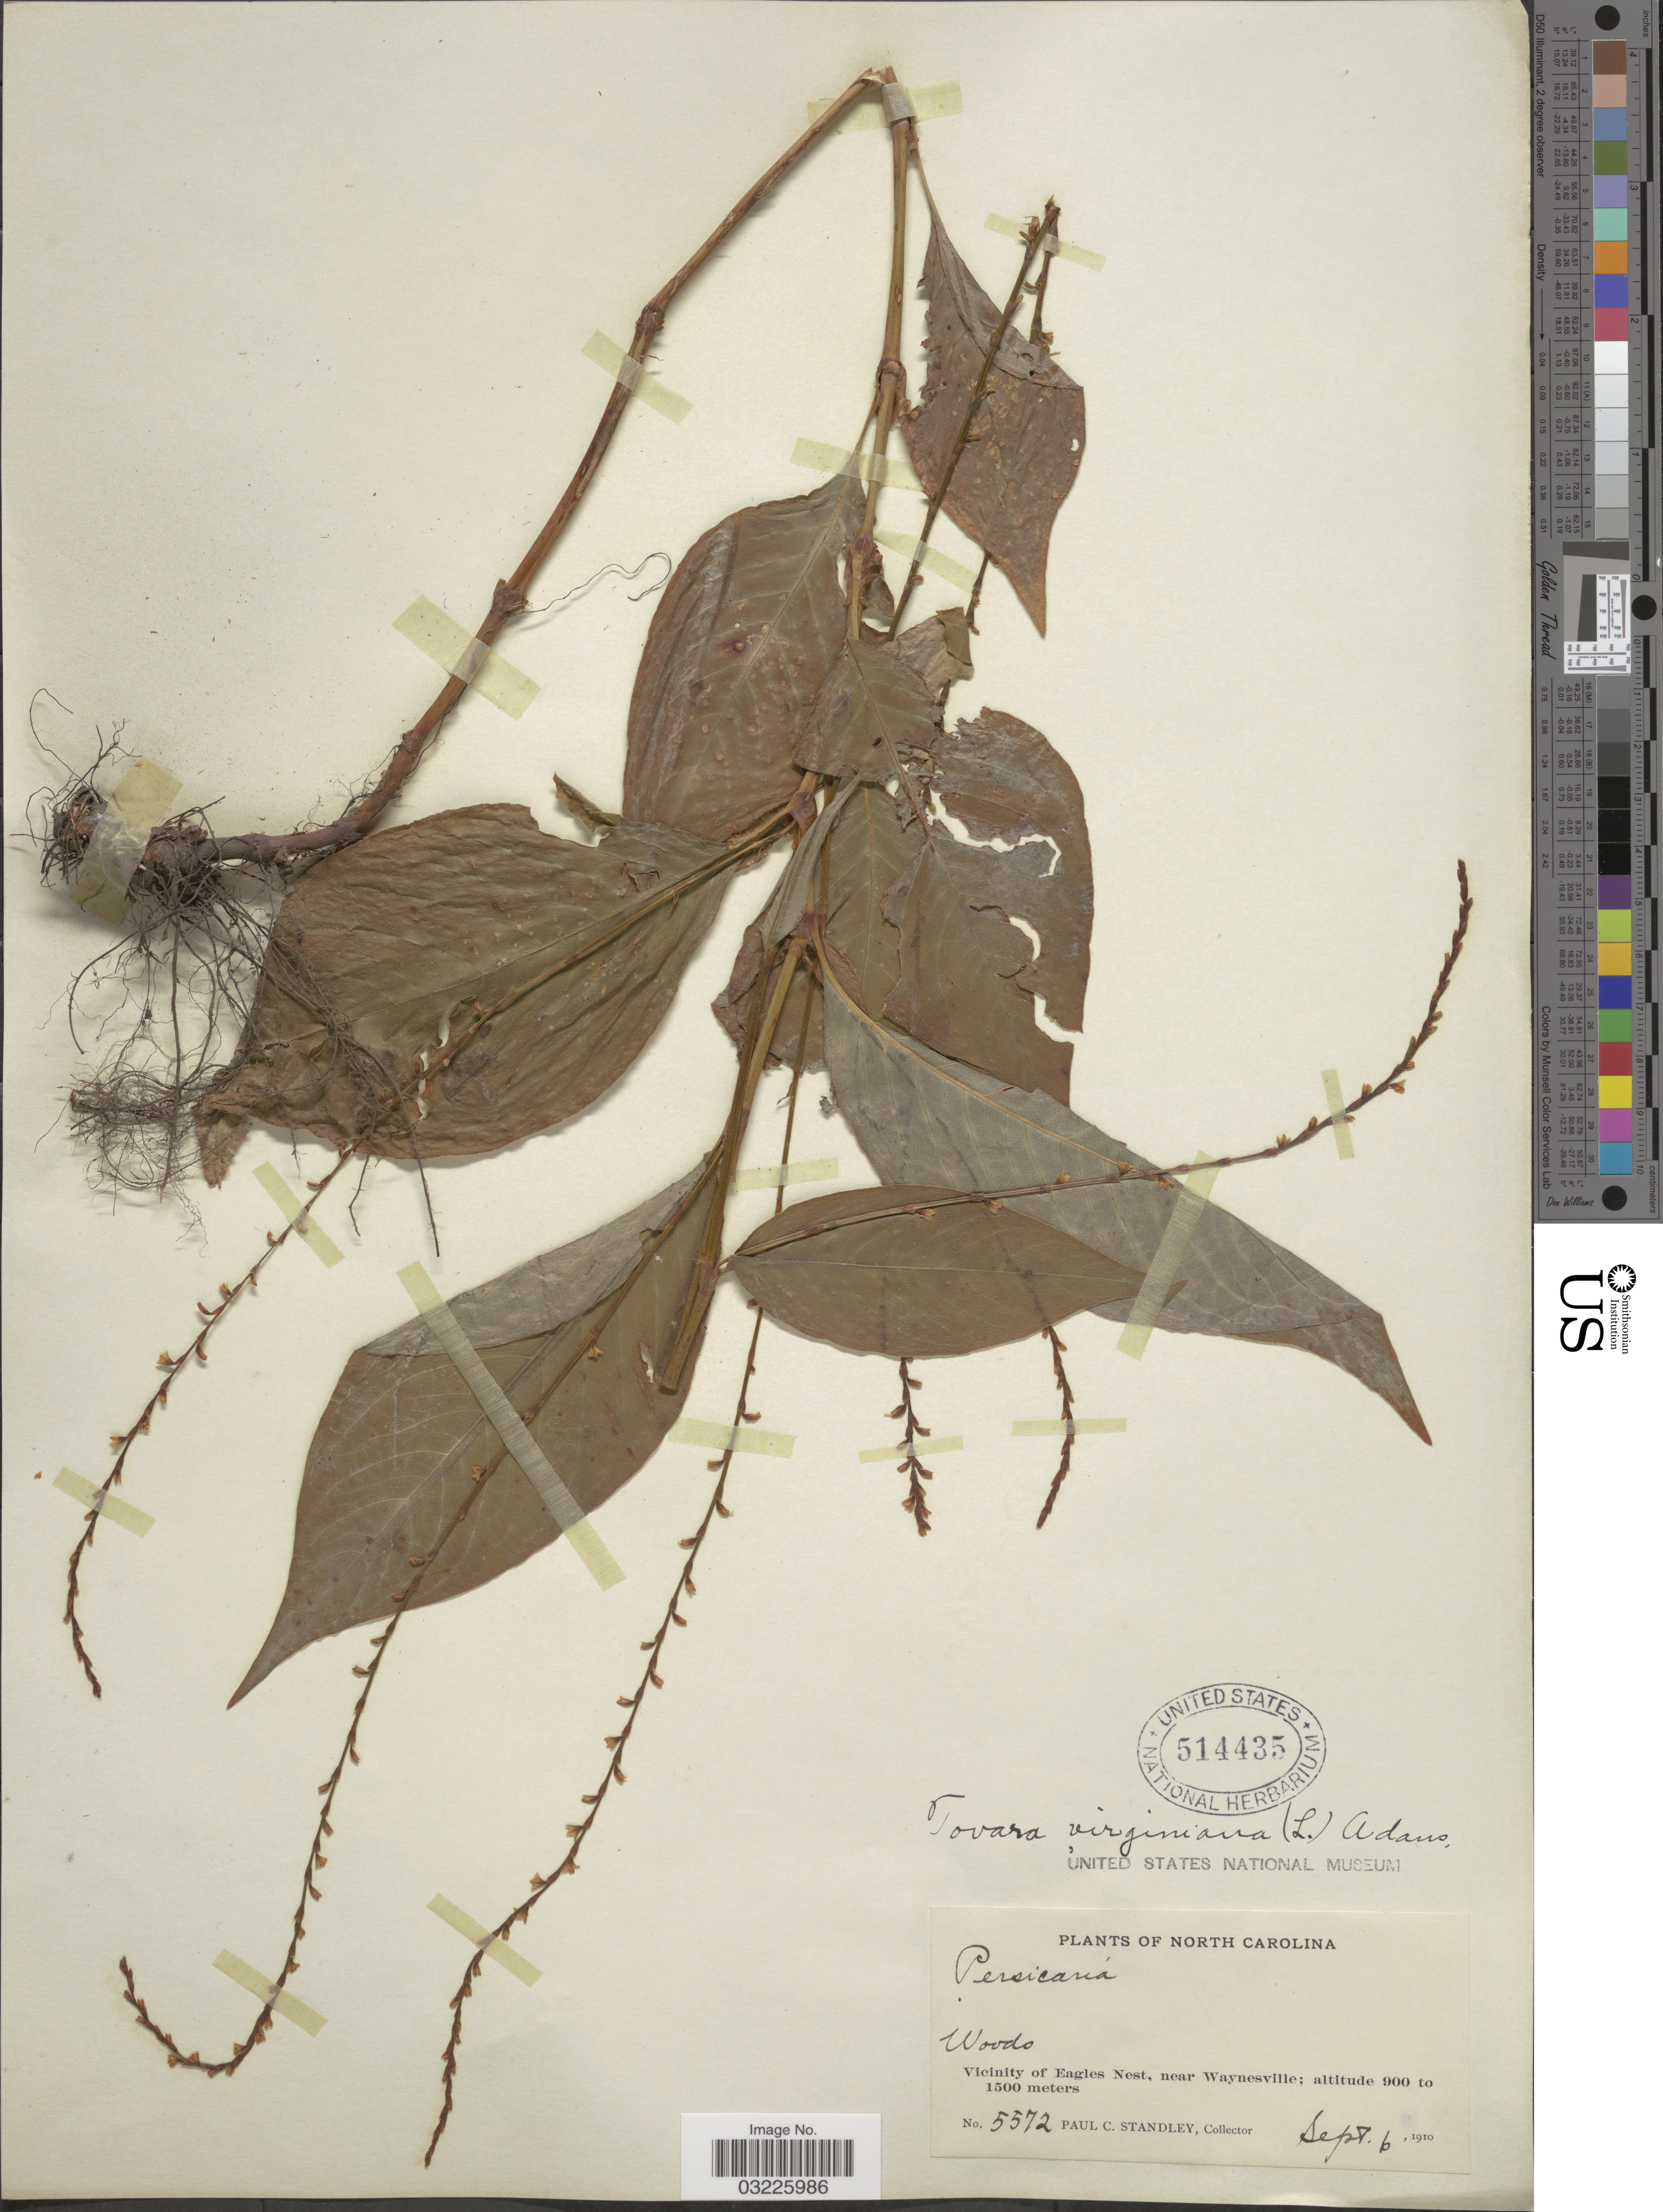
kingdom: Plantae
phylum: Tracheophyta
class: Magnoliopsida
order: Caryophyllales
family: Polygonaceae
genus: Persicaria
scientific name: Persicaria virginiana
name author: (L.) Gaertn.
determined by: Atha, D. E.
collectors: P. C. Standley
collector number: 5572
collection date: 1910-09-06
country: United States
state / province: North Carolina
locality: Vicinity of Eagles Nest, near Waynesville.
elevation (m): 900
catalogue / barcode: US 514435